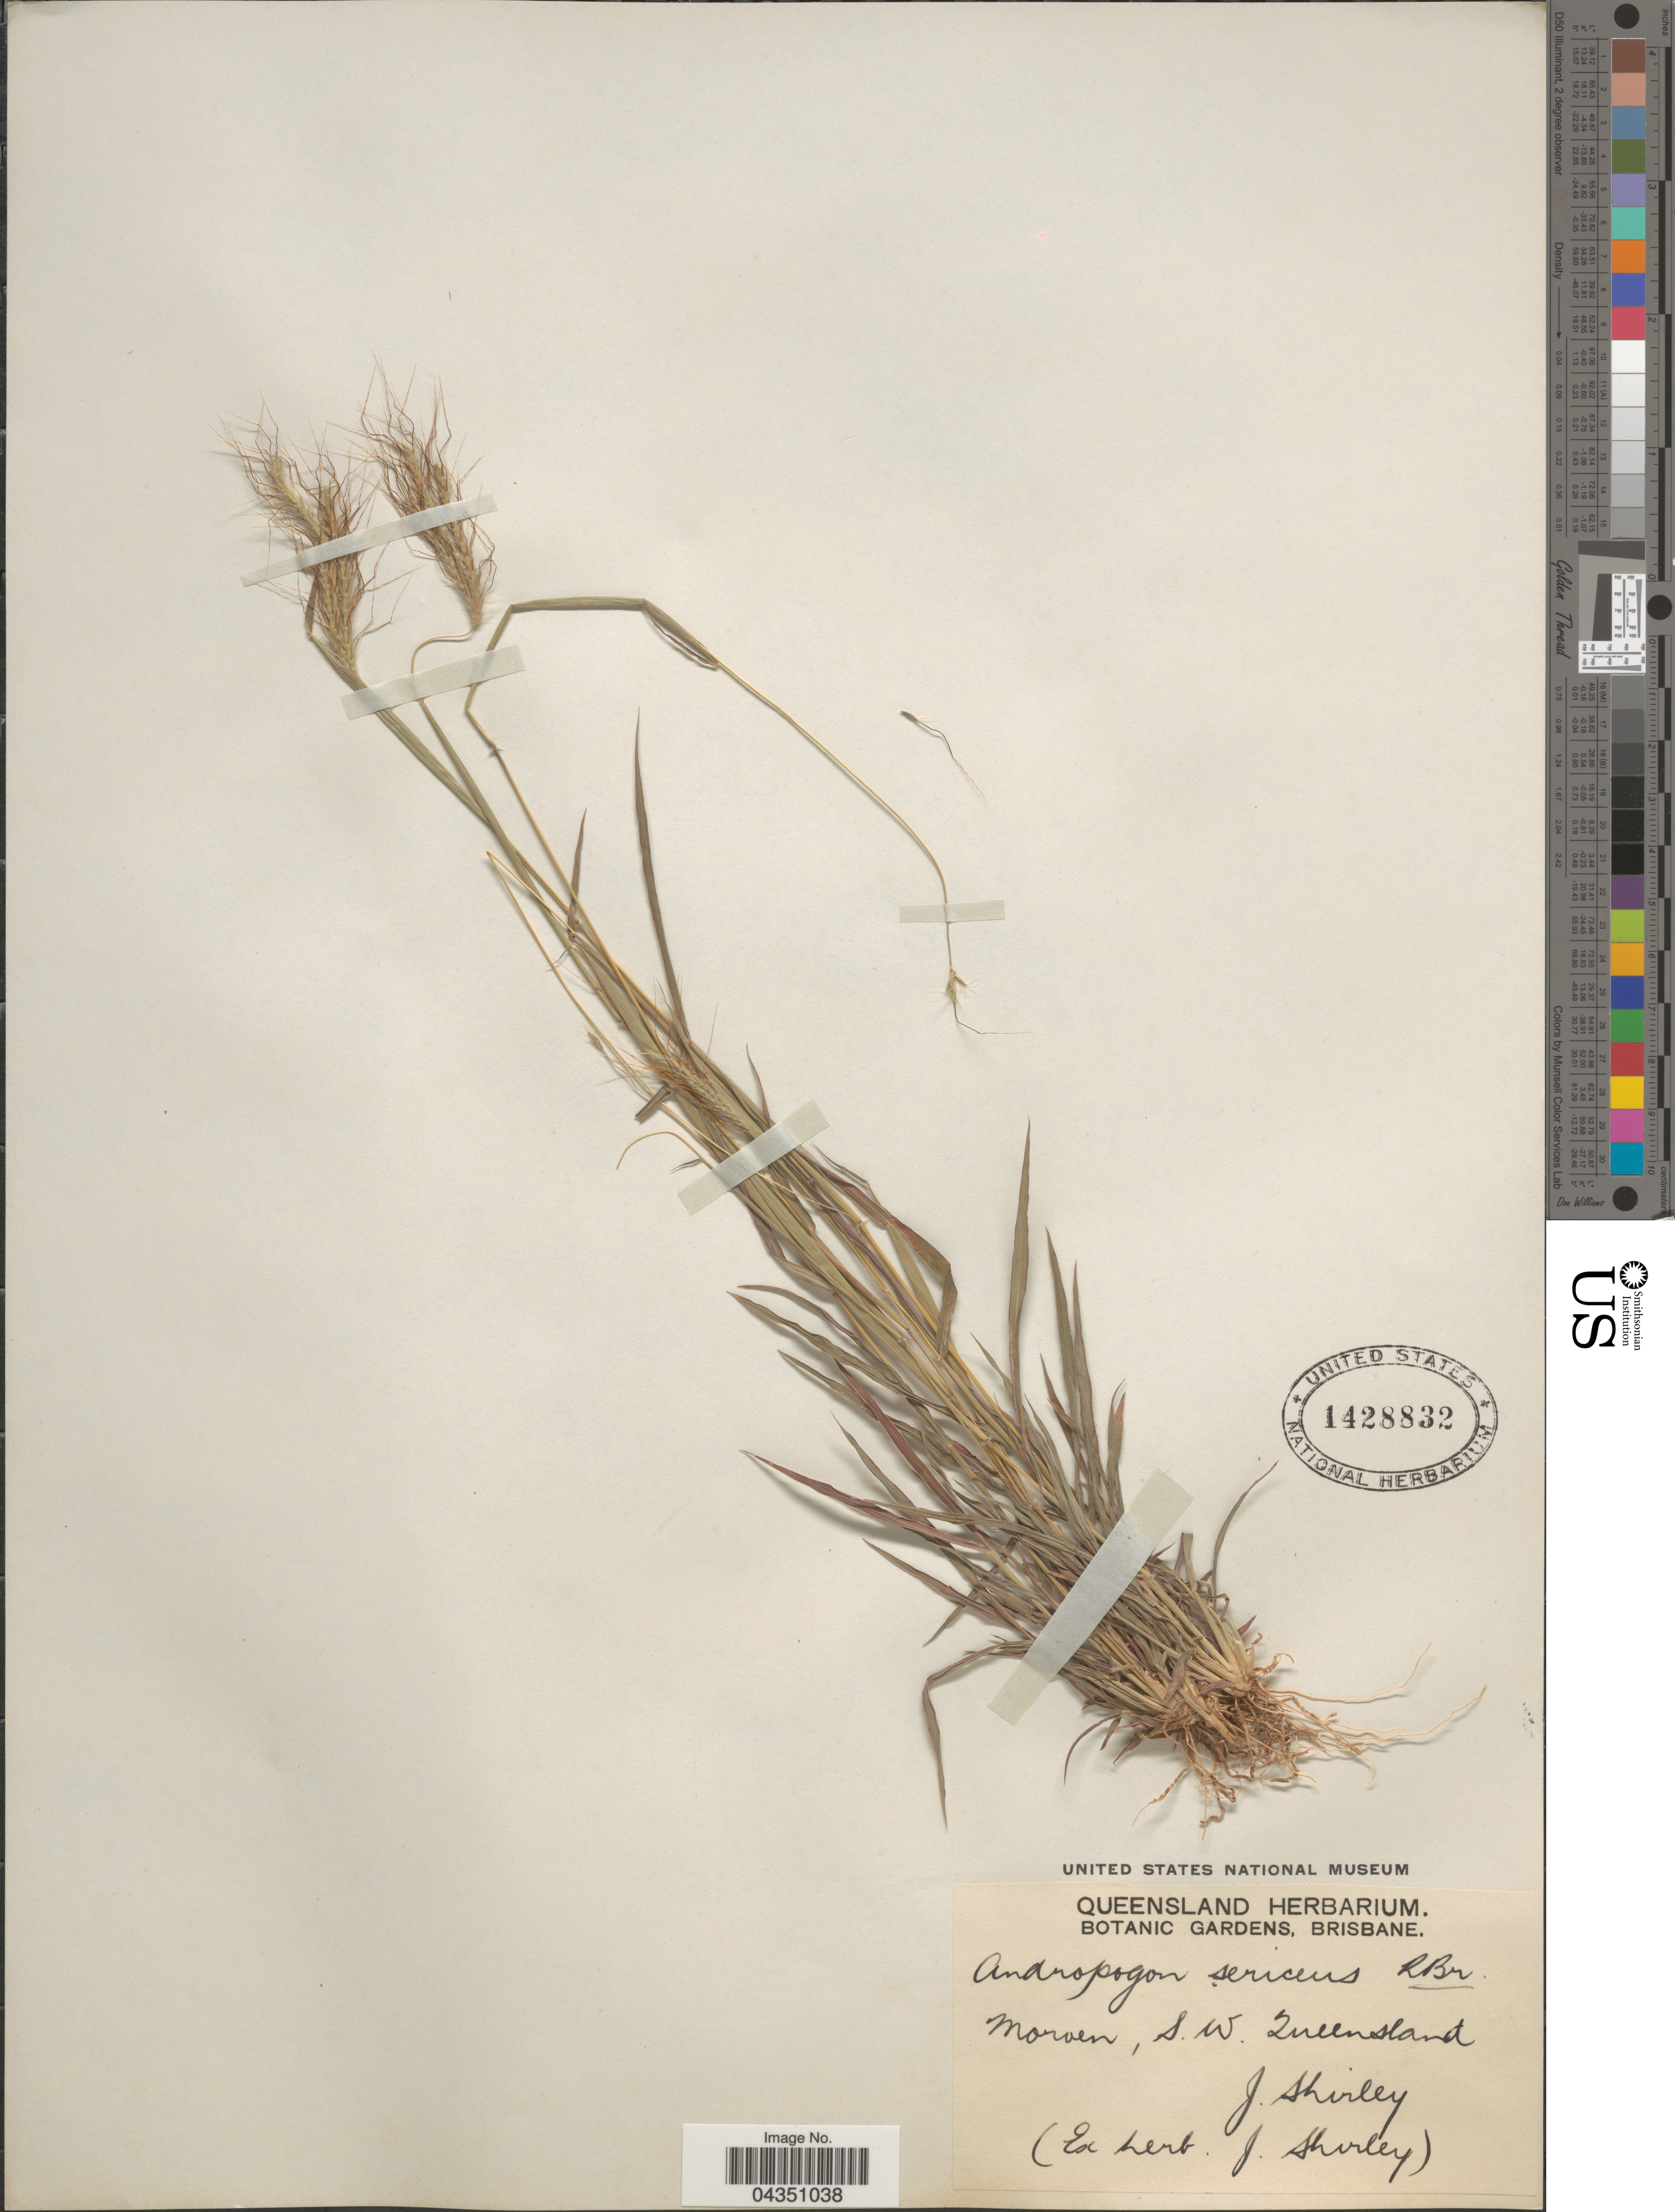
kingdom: Plantae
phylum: Tracheophyta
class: Liliopsida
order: Poales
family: Poaceae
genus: Dichanthium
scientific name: Dichanthium sericeum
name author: (R. Br.) A. Camus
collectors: J. Shirley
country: Australia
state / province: Queensland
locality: Morven, S. W. Queensland.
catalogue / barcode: US 1428832